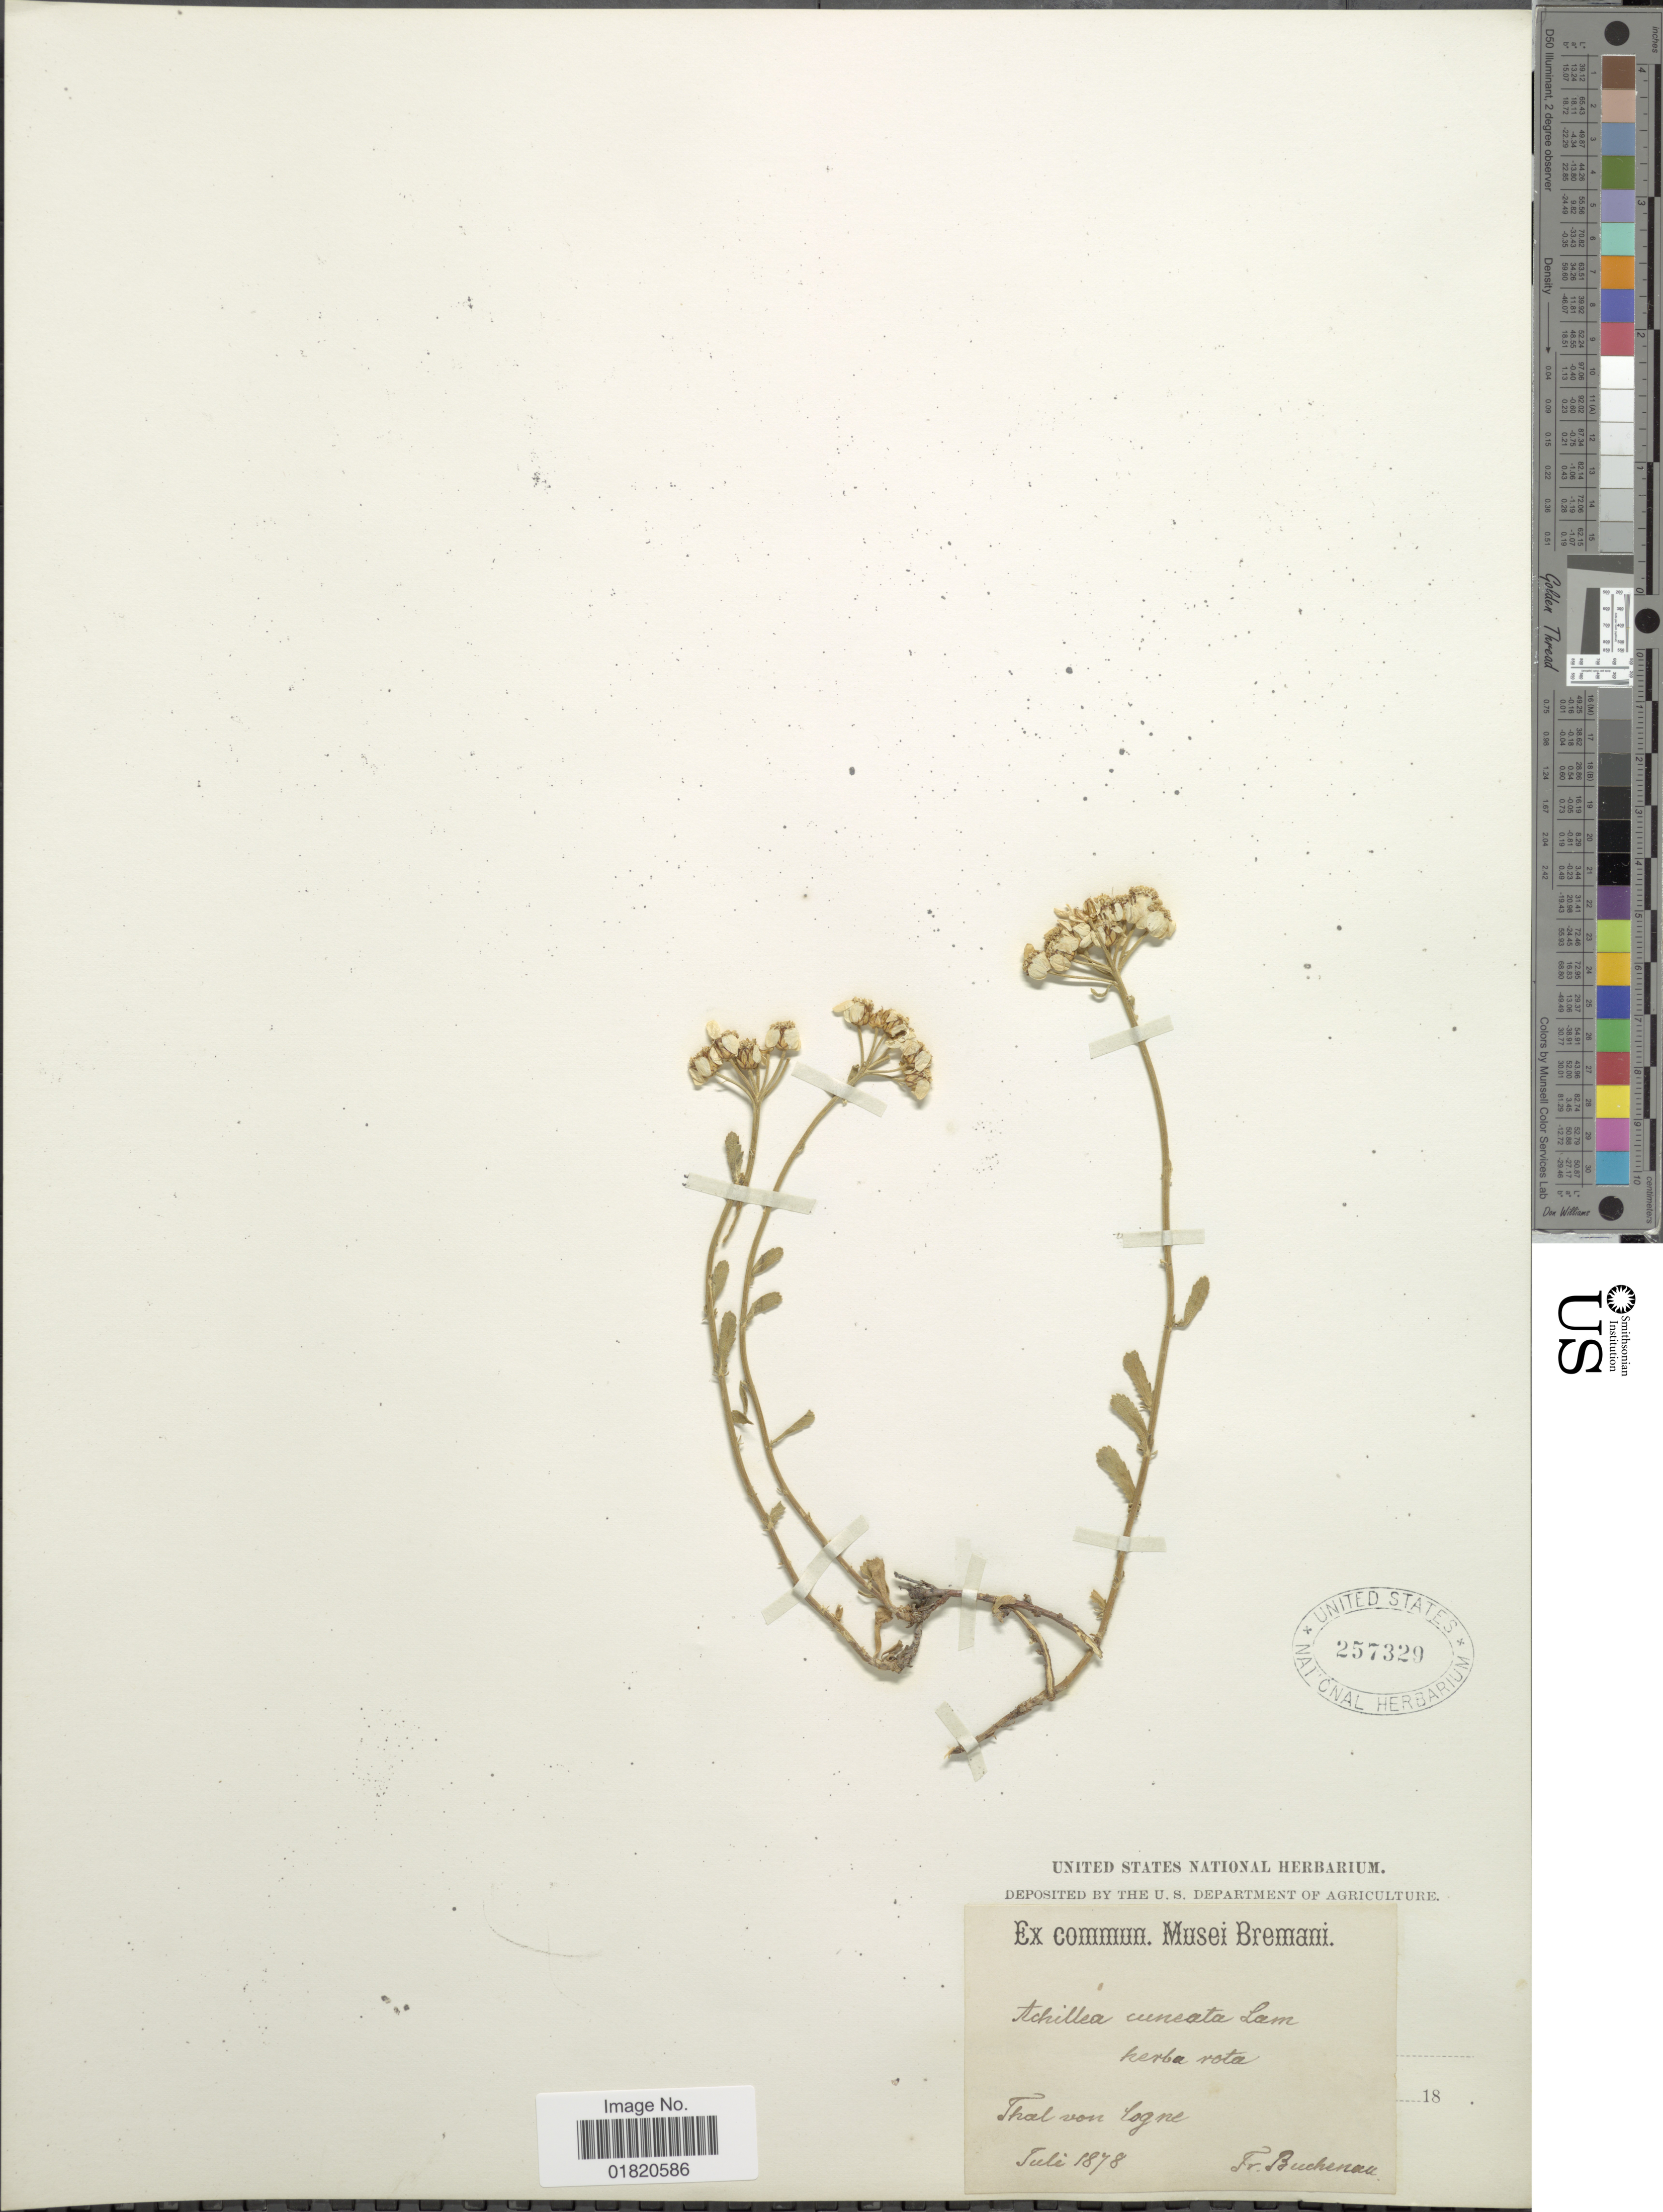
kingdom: Plantae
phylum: Tracheophyta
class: Magnoliopsida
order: Asterales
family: Asteraceae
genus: Achillea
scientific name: Achillea cuneata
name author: Lam.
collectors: Buchenau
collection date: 1878-07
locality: Thal von logne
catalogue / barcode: US 257329